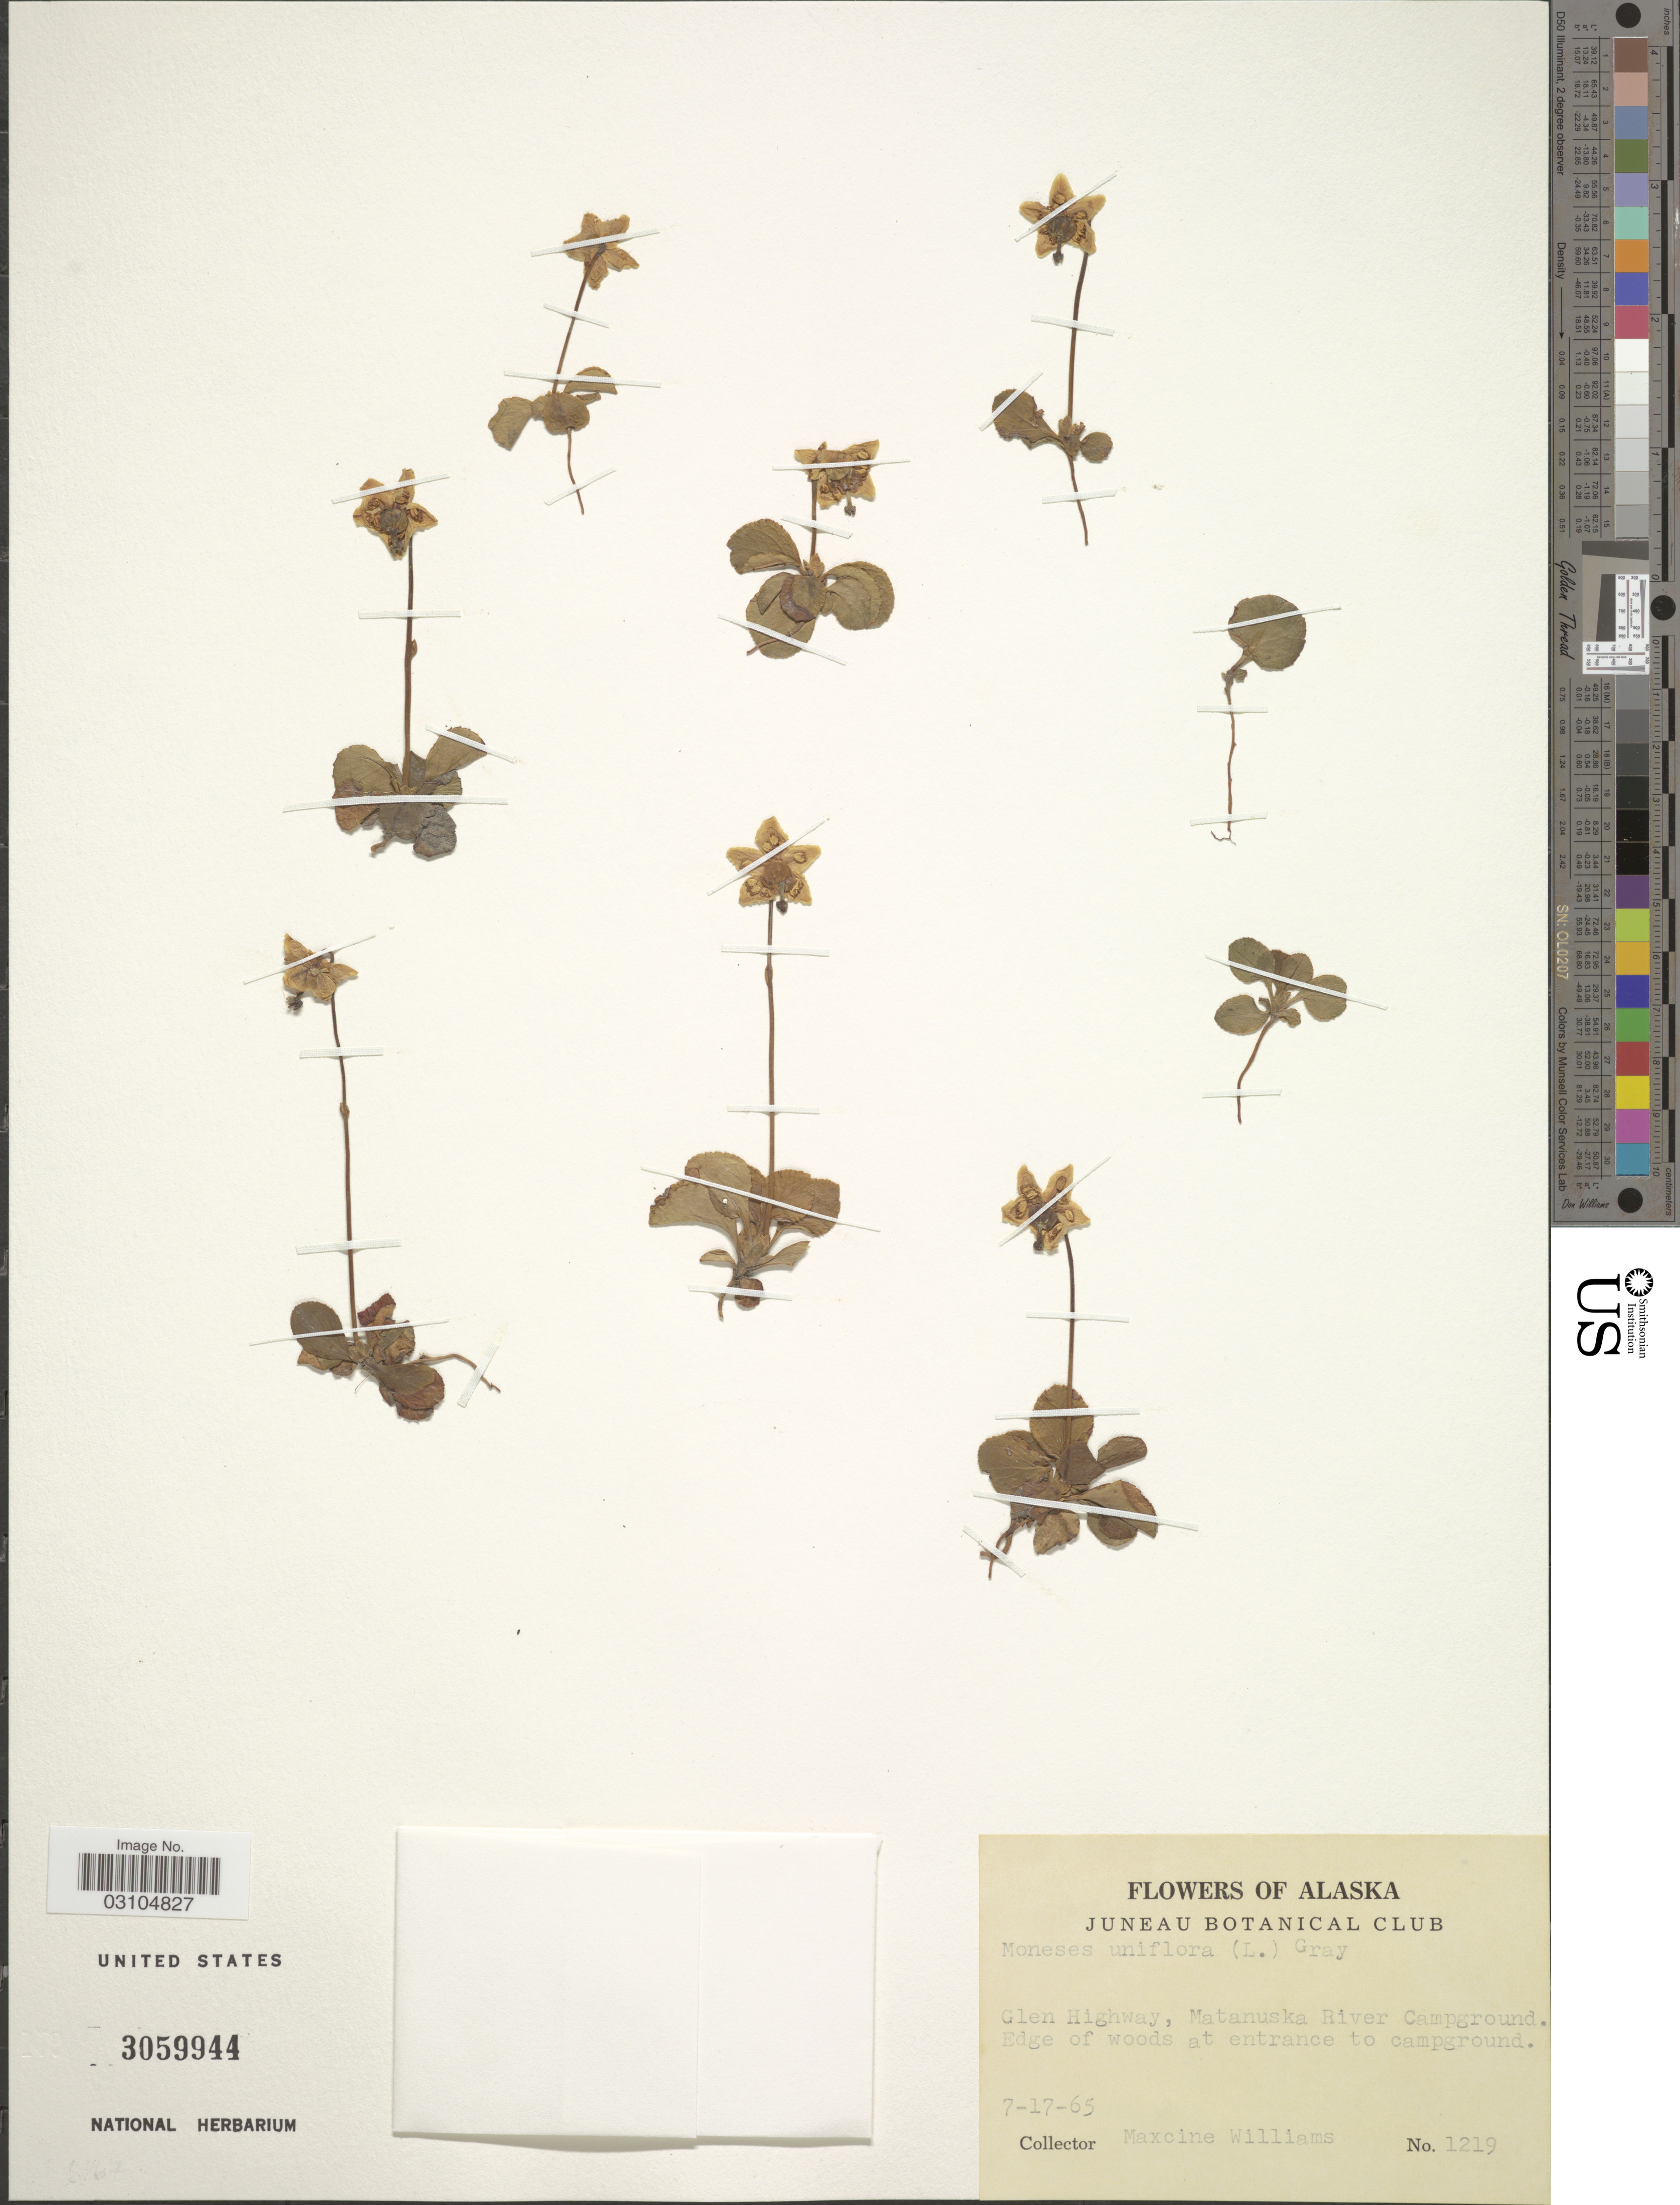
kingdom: Plantae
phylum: Tracheophyta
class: Magnoliopsida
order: Ericales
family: Ericaceae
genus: Moneses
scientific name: Moneses uniflora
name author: (L.) A. Gray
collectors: M. Williams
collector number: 1219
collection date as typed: Transcribed d/m/y: 17/7/65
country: United States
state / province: Alaska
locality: Glen Highway, Matanuska River Campground. Edge of woods at entrance to campground.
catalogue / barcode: US 3059944